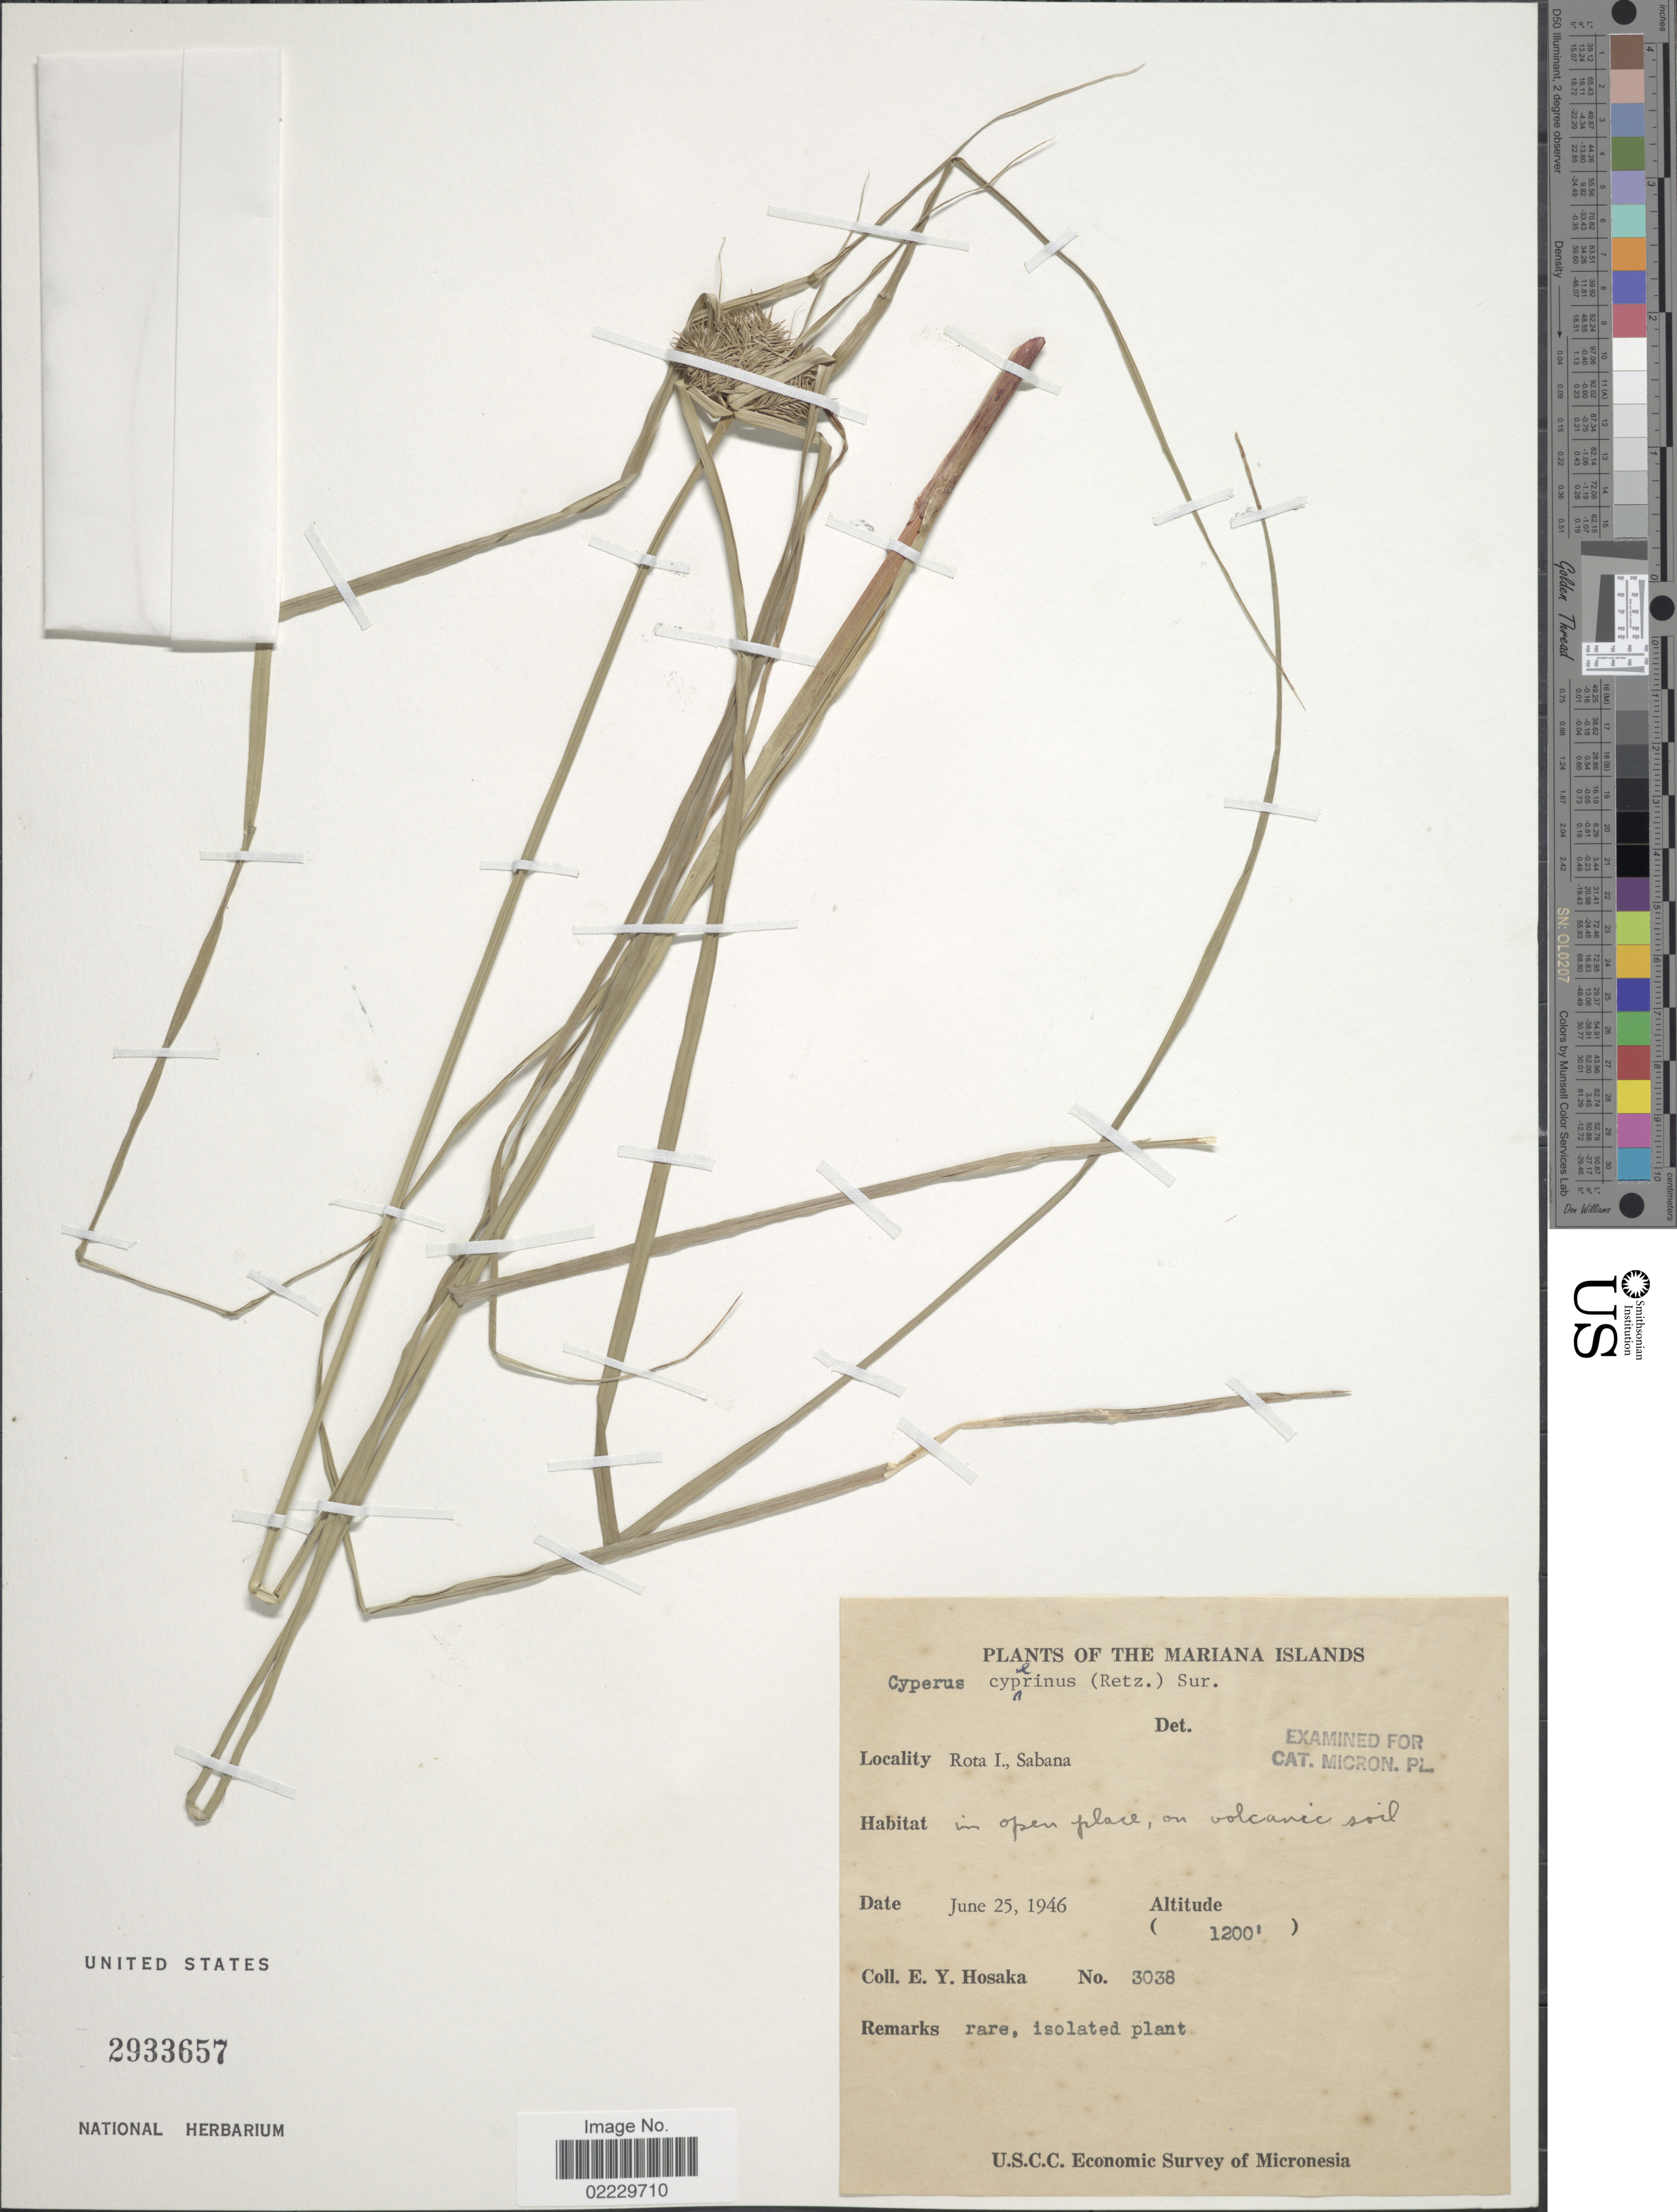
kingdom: Plantae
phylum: Tracheophyta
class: Liliopsida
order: Poales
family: Cyperaceae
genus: Cyperus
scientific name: Cyperus cyperinus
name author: (Retz.) Valck. Sur.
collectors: E. Y. Hosaka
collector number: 3038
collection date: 1946-06-25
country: Northern Mariana Islands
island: Rota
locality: Rota I, Sabana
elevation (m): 366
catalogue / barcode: US 2933657